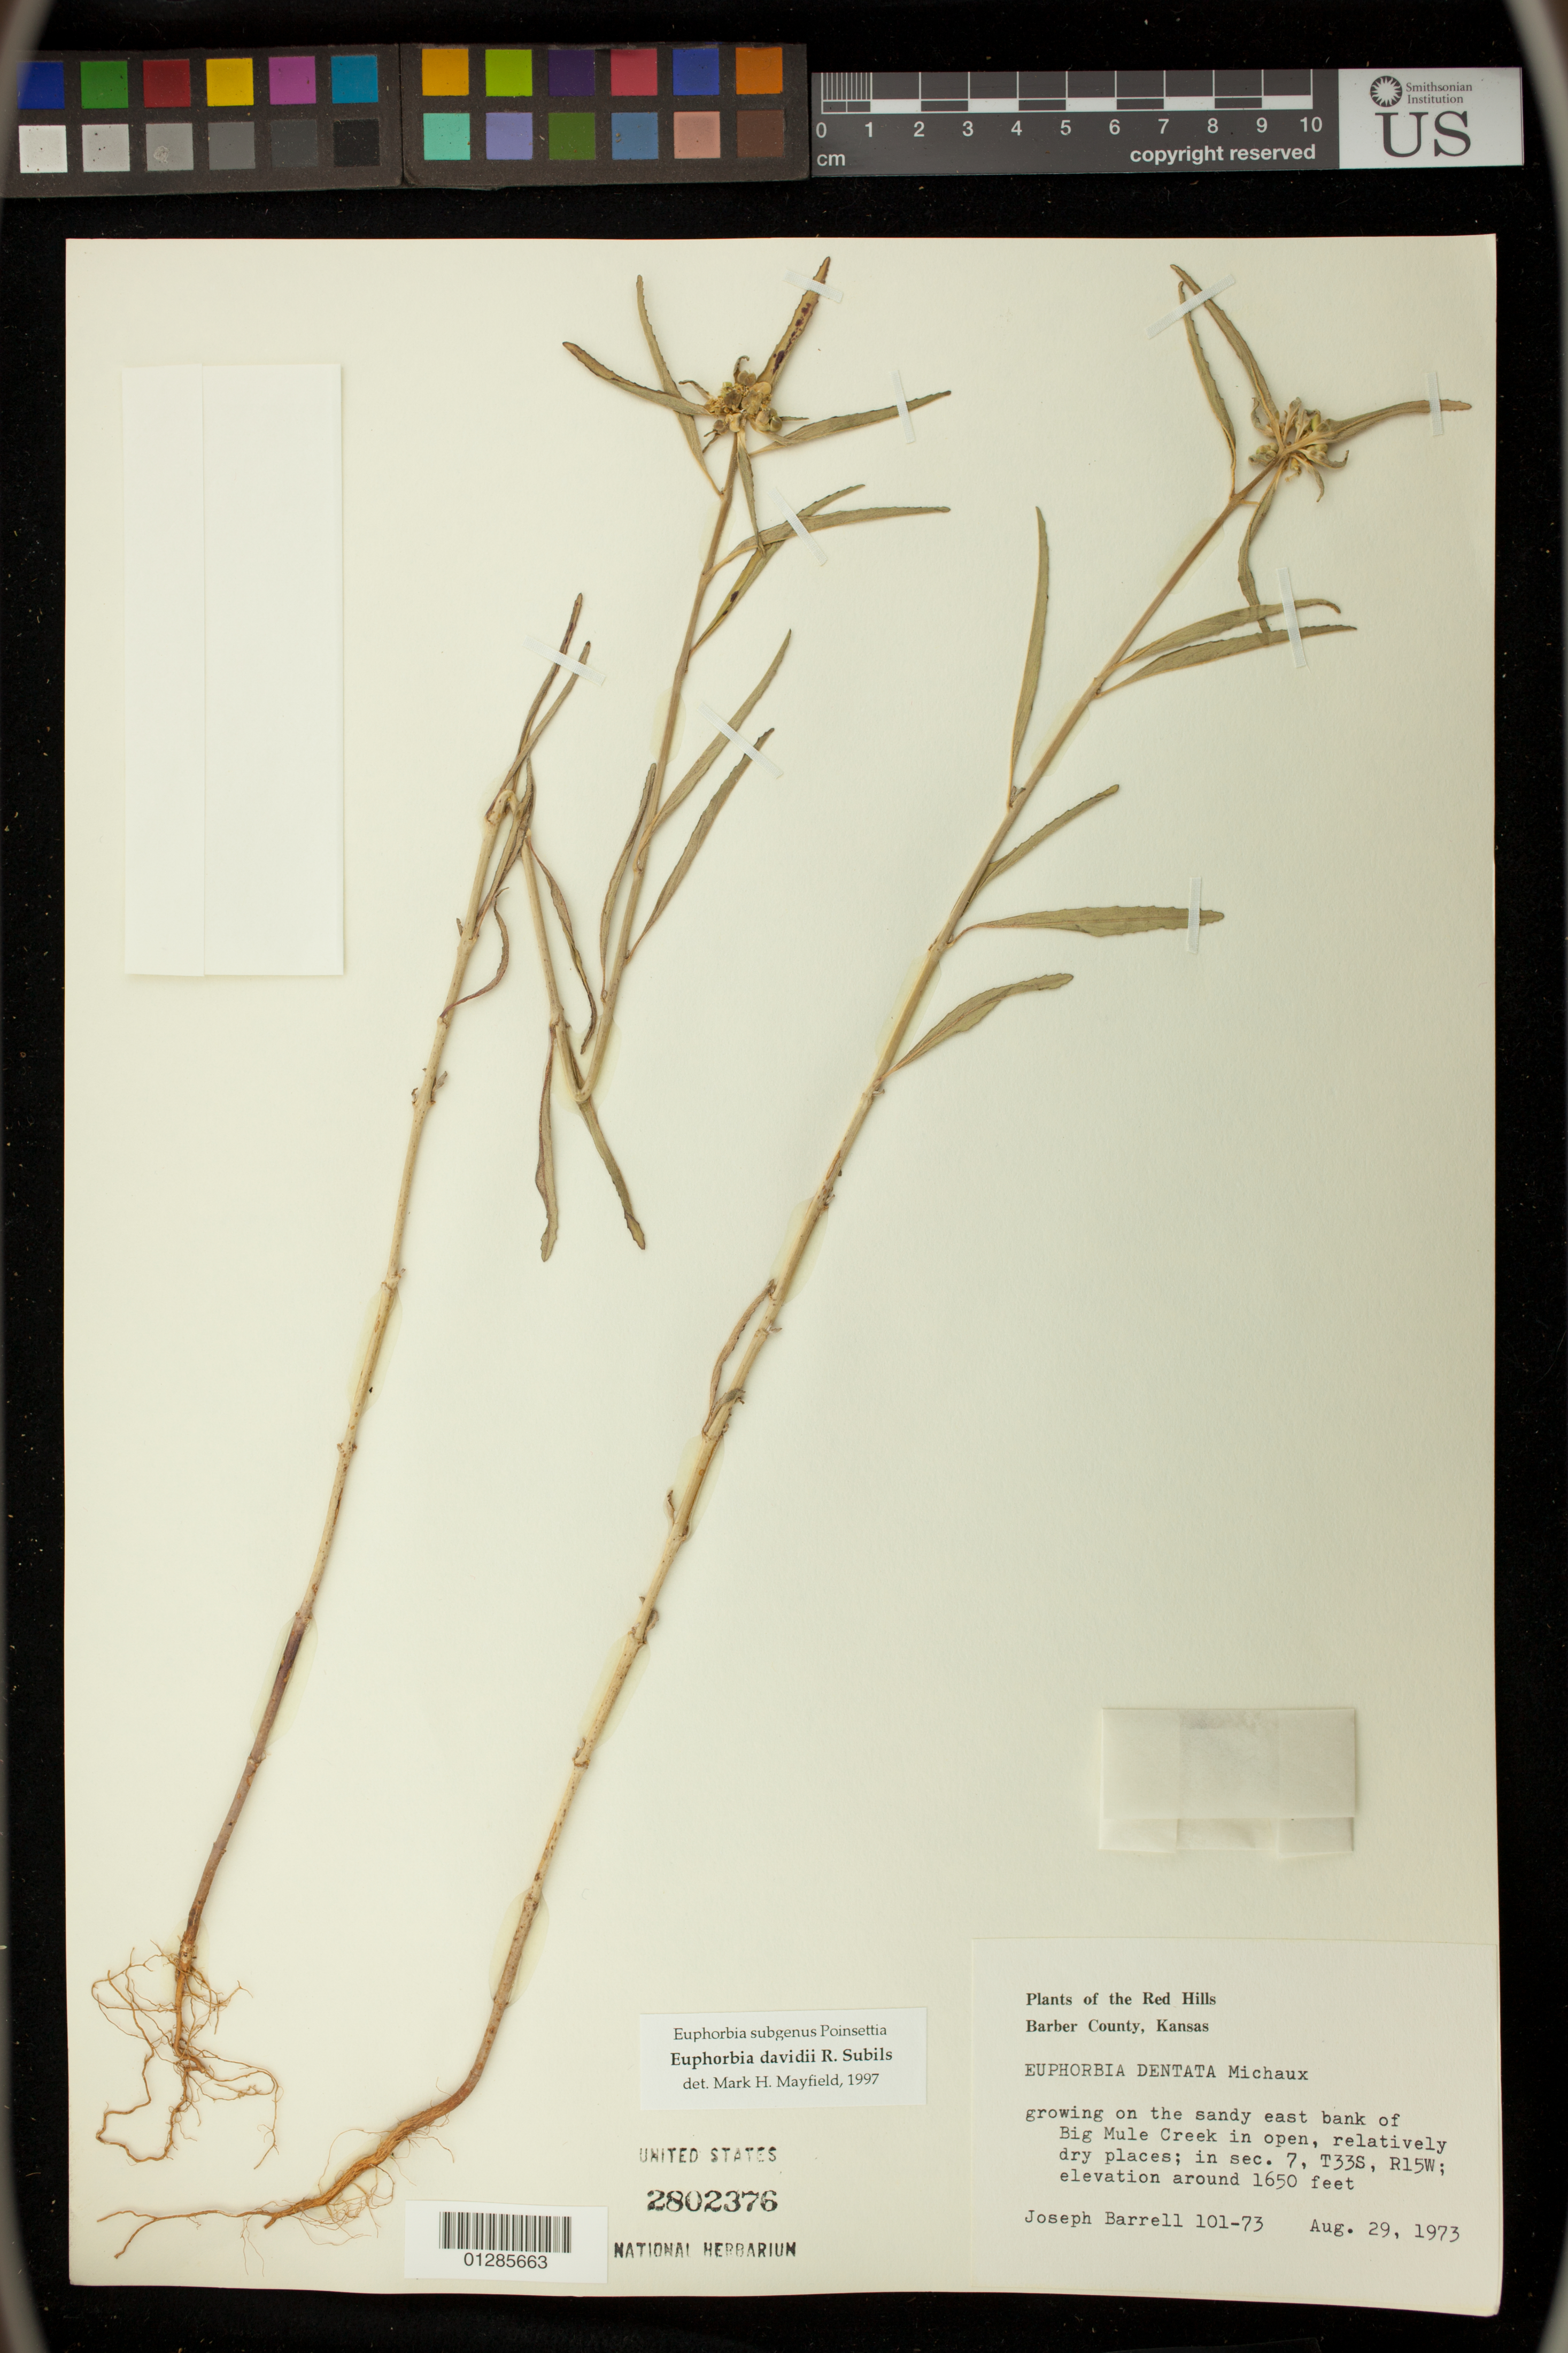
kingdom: Plantae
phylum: Tracheophyta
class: Magnoliopsida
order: Malpighiales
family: Euphorbiaceae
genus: Euphorbia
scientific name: Euphorbia davidii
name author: Subils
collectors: J. Barrell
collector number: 101-73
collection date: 1973-08-29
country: United States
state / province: Kansas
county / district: Barber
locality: East bank of Big Mule Creek, in sec. 7, T33S, R15W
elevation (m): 503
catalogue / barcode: US 2802376